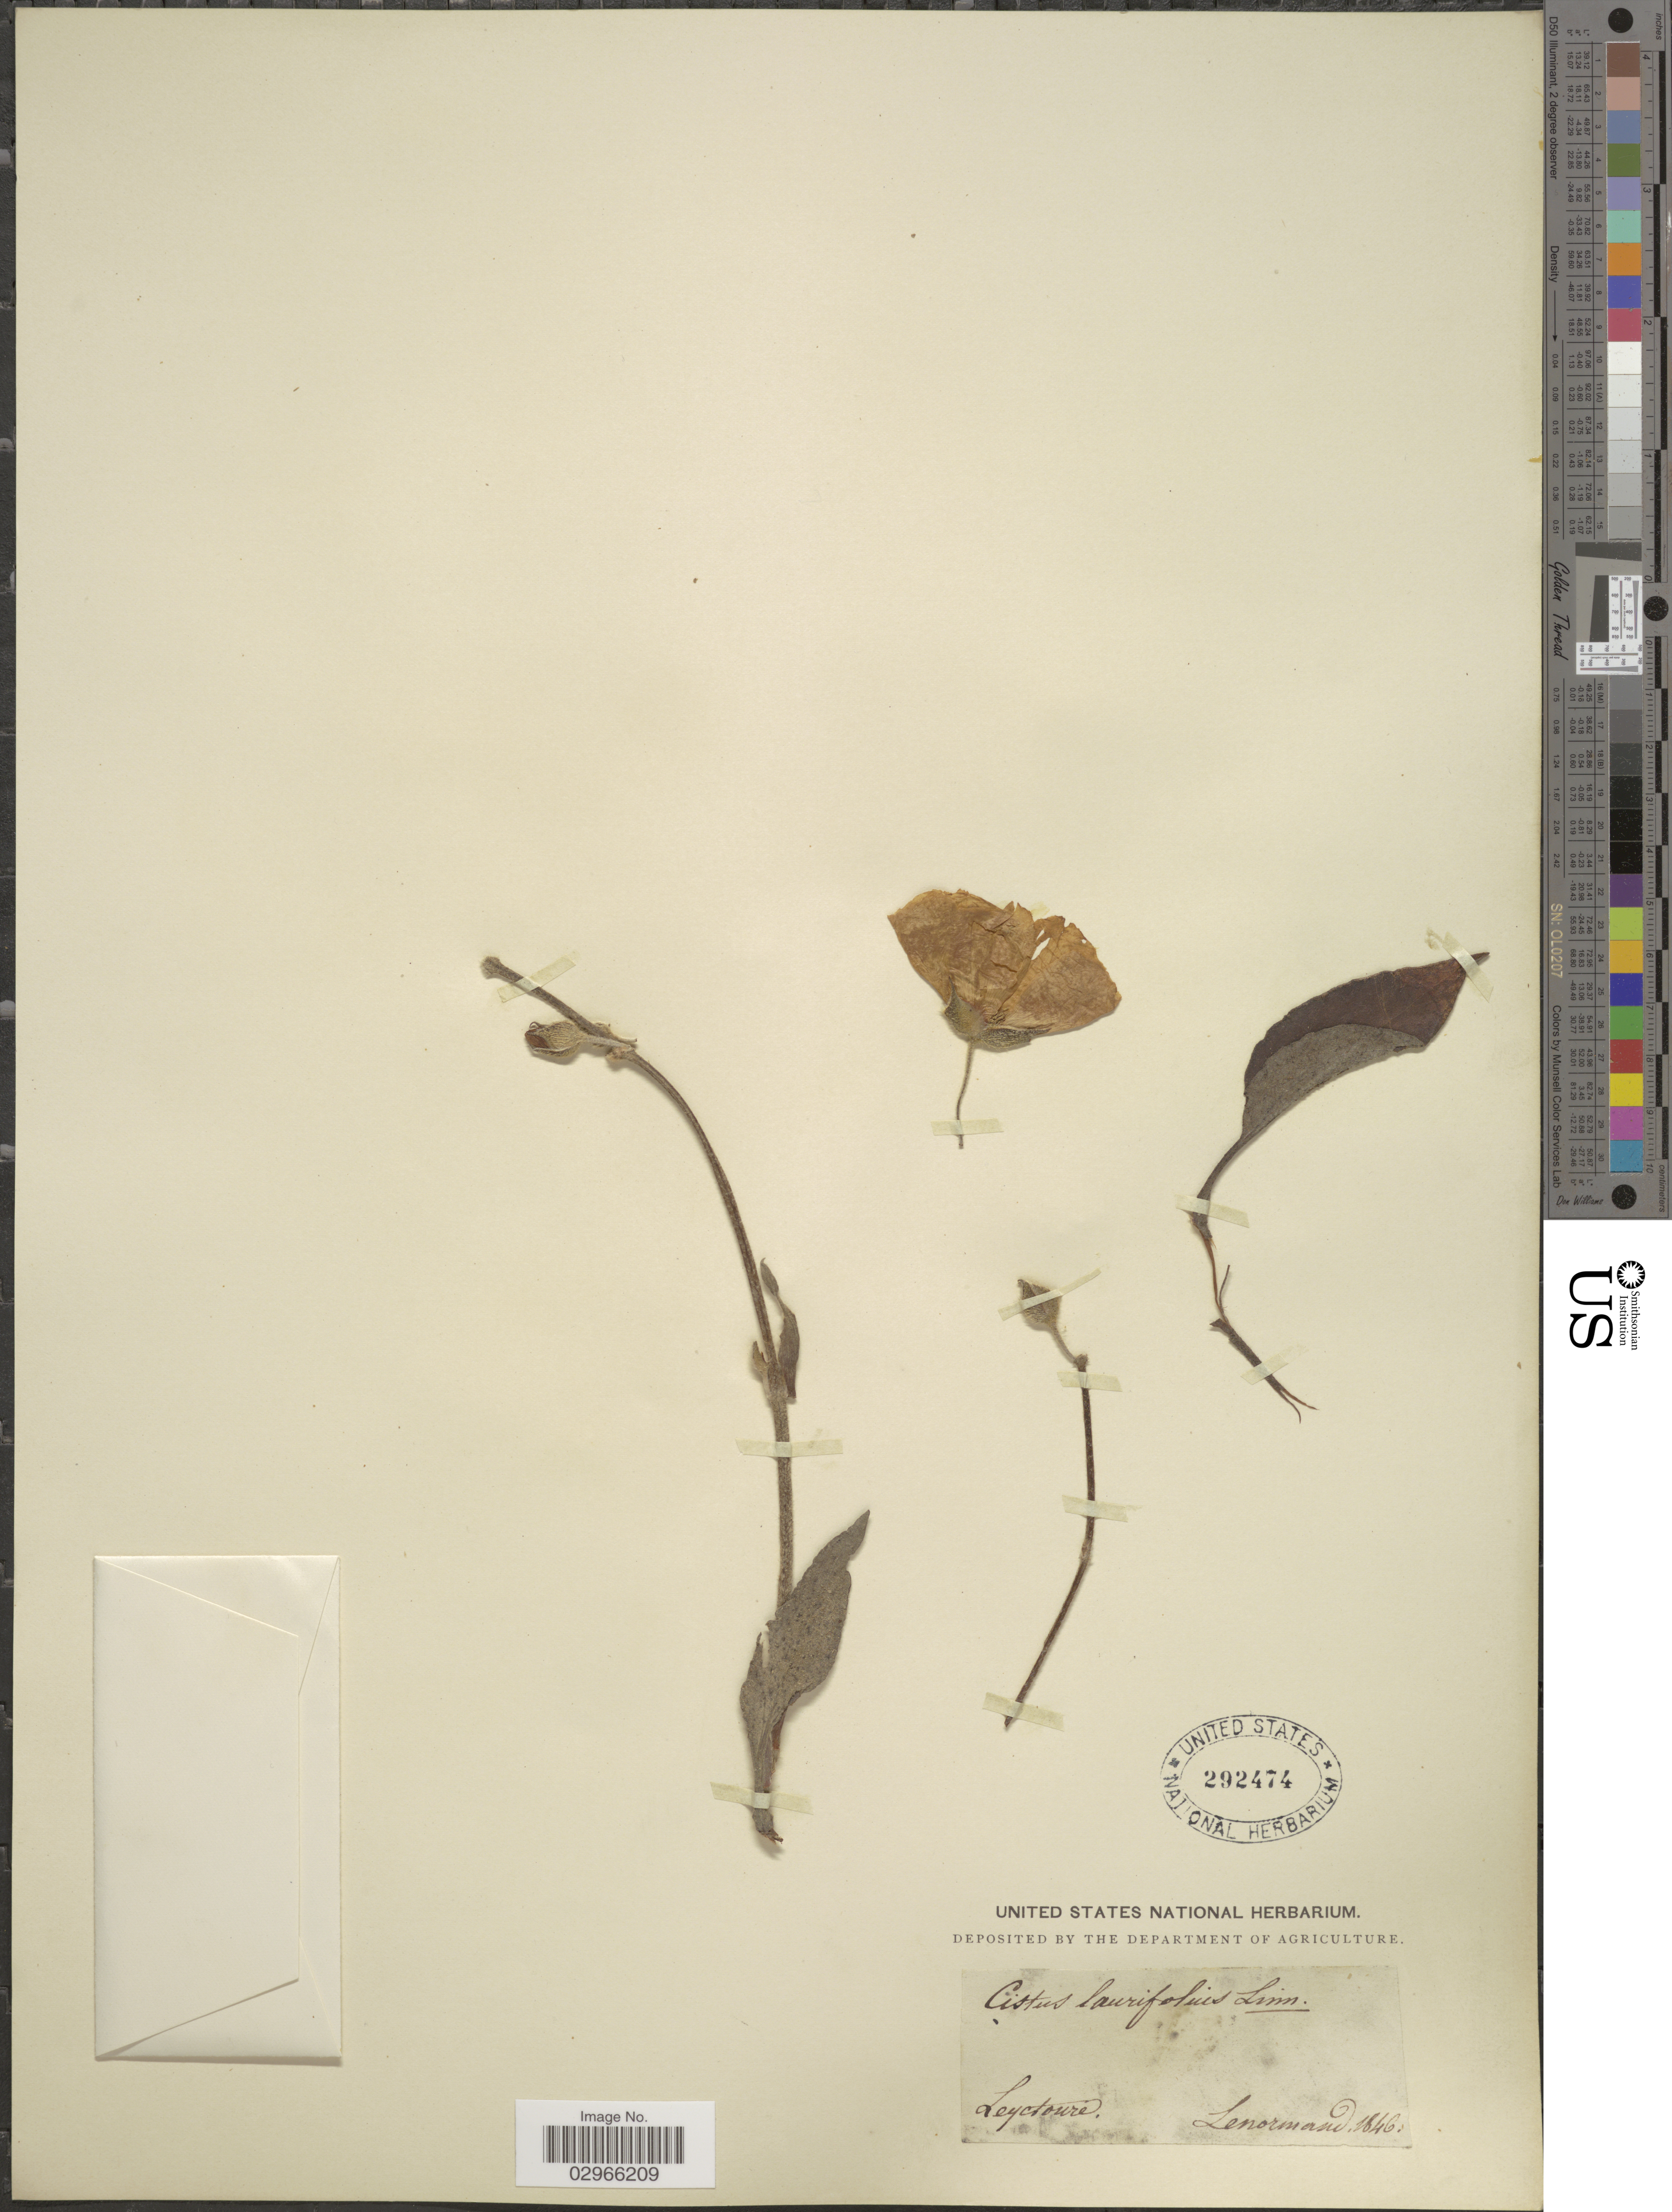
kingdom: Plantae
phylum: Tracheophyta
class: Magnoliopsida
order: Malvales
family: Cistaceae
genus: Cistus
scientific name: Cistus laurifolius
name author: L.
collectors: -. Lenormand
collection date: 1846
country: France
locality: Leyctoure.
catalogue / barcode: US 292474